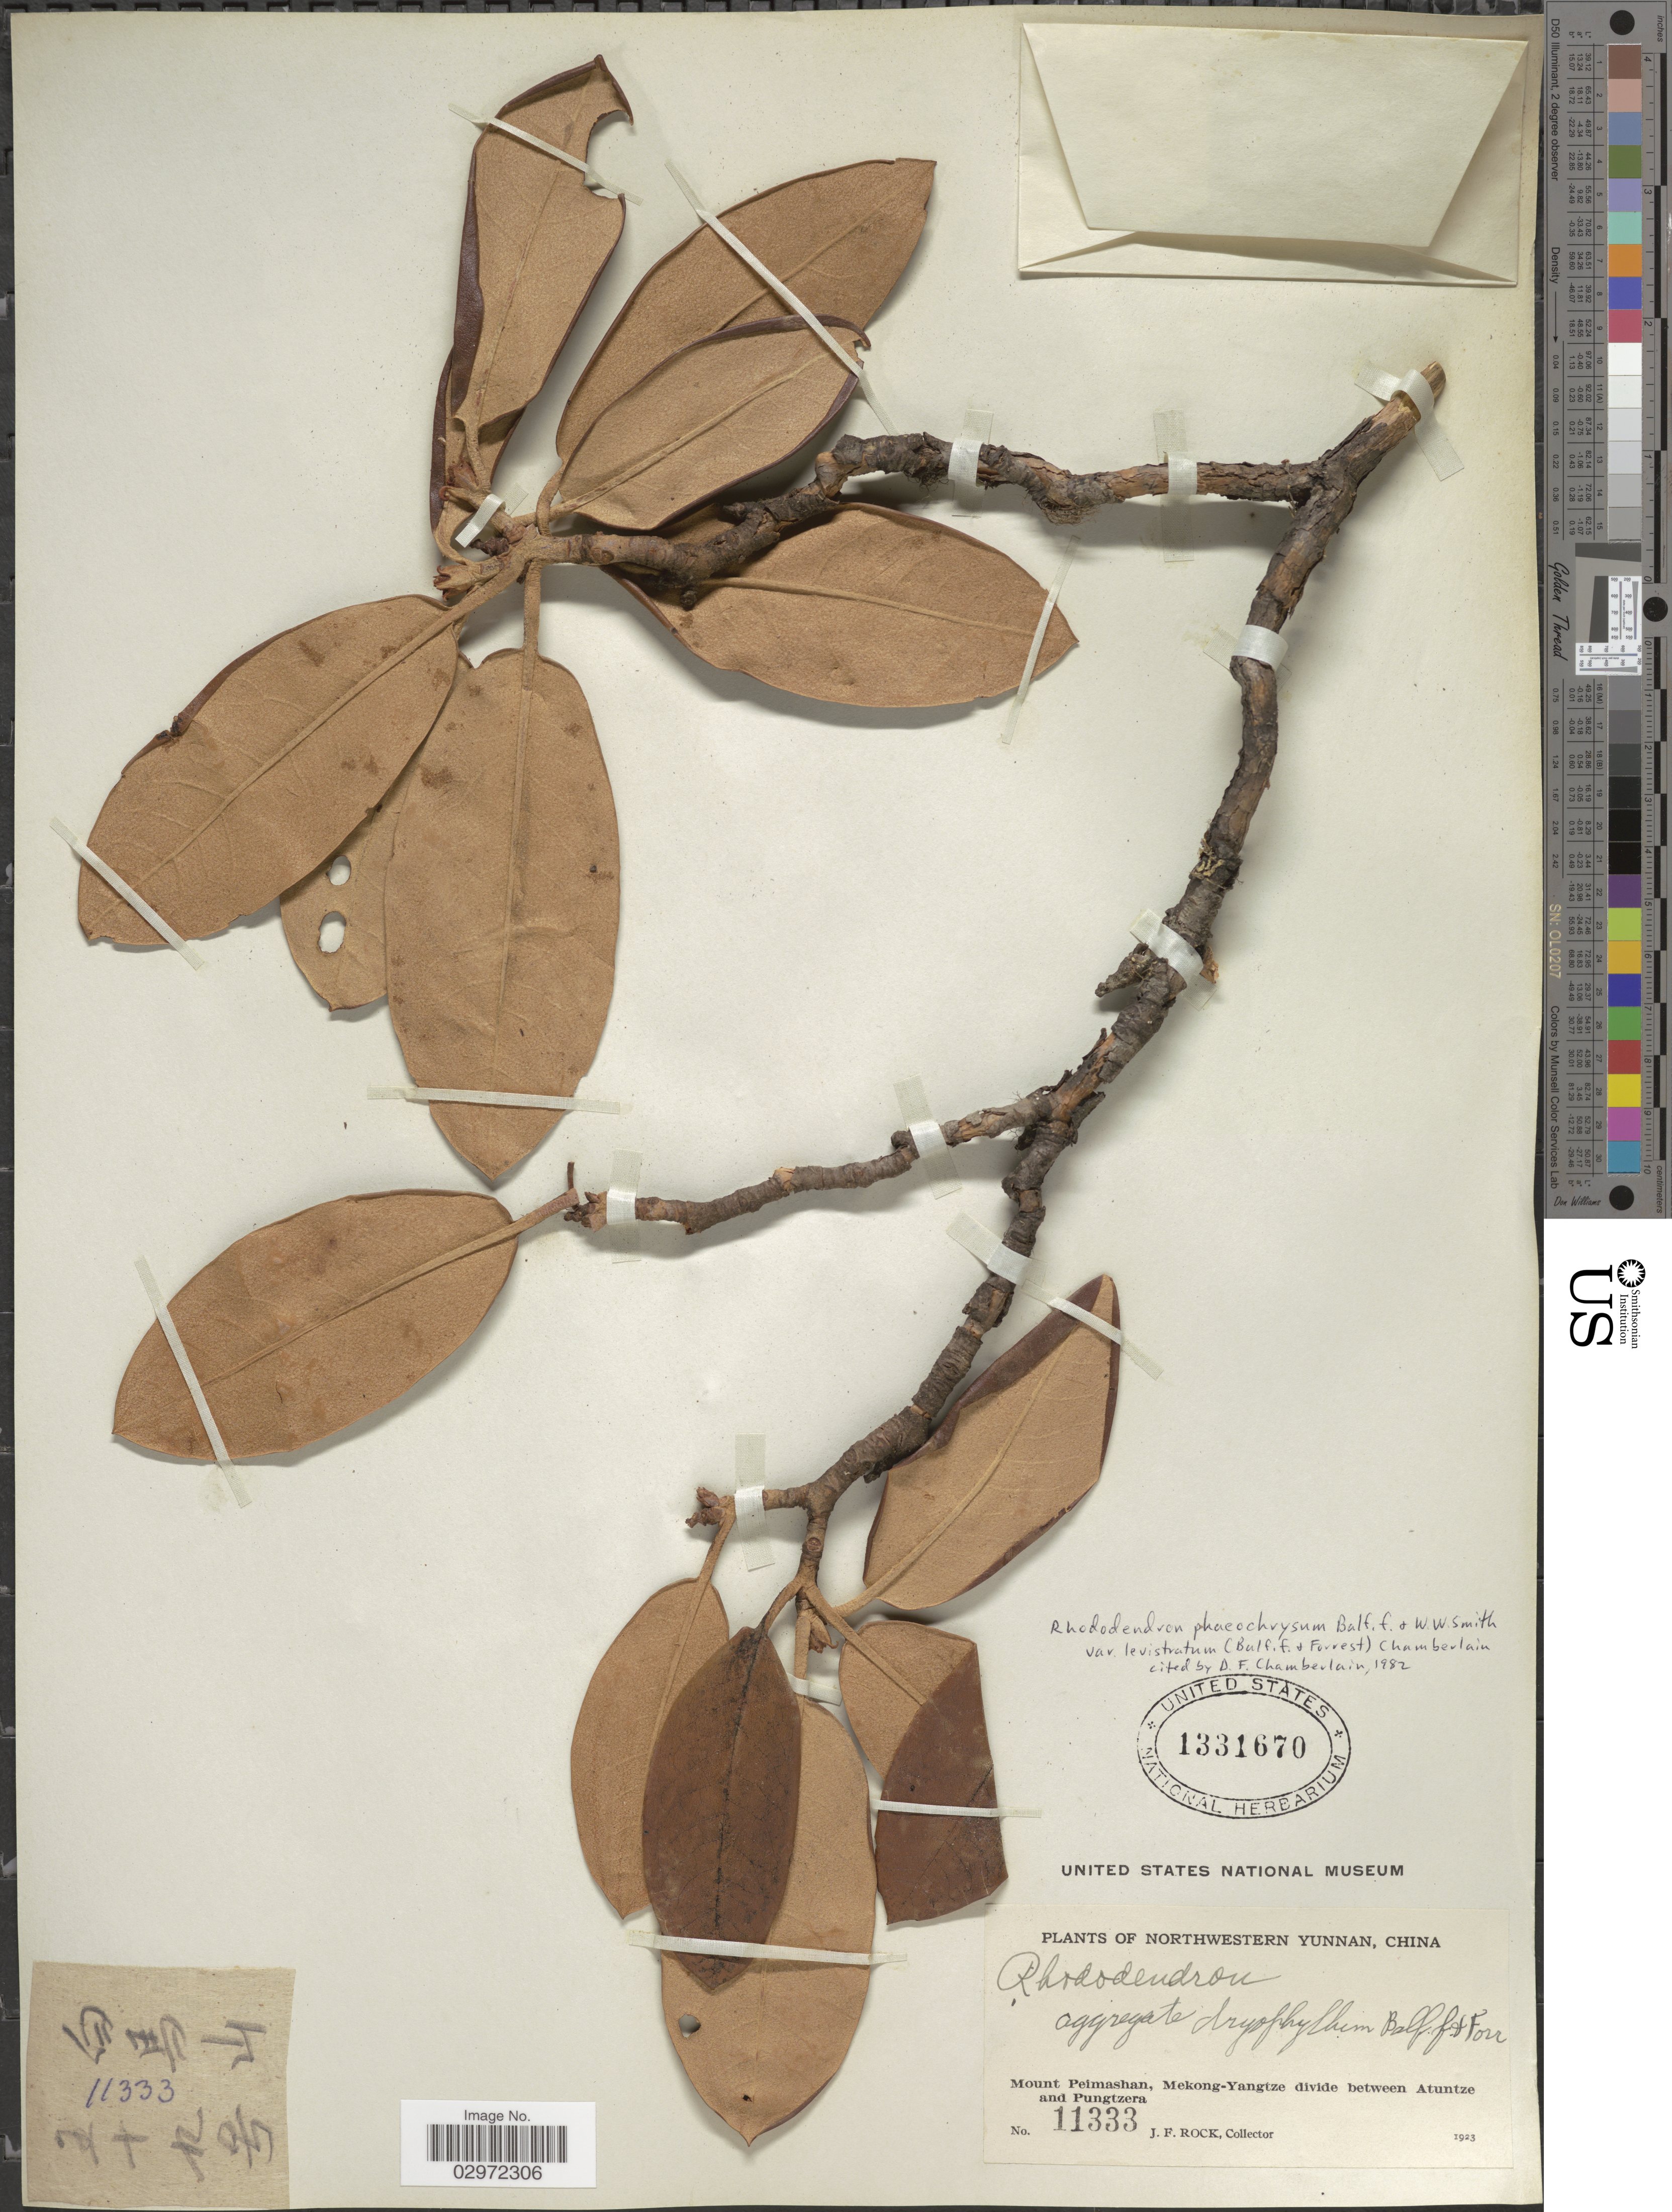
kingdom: Plantae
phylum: Tracheophyta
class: Magnoliopsida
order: Ericales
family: Ericaceae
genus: Rhododendron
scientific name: Rhododendron phaeochrysum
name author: Balf. f. & W.W. Sm.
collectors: J. Rock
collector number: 11333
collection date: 1923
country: China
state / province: Yunnan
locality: Northwestern Yunnan, Mount Peimashan, Mekong-Yangtze divide between Atuntze and Pungtzera.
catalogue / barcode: US 1331670